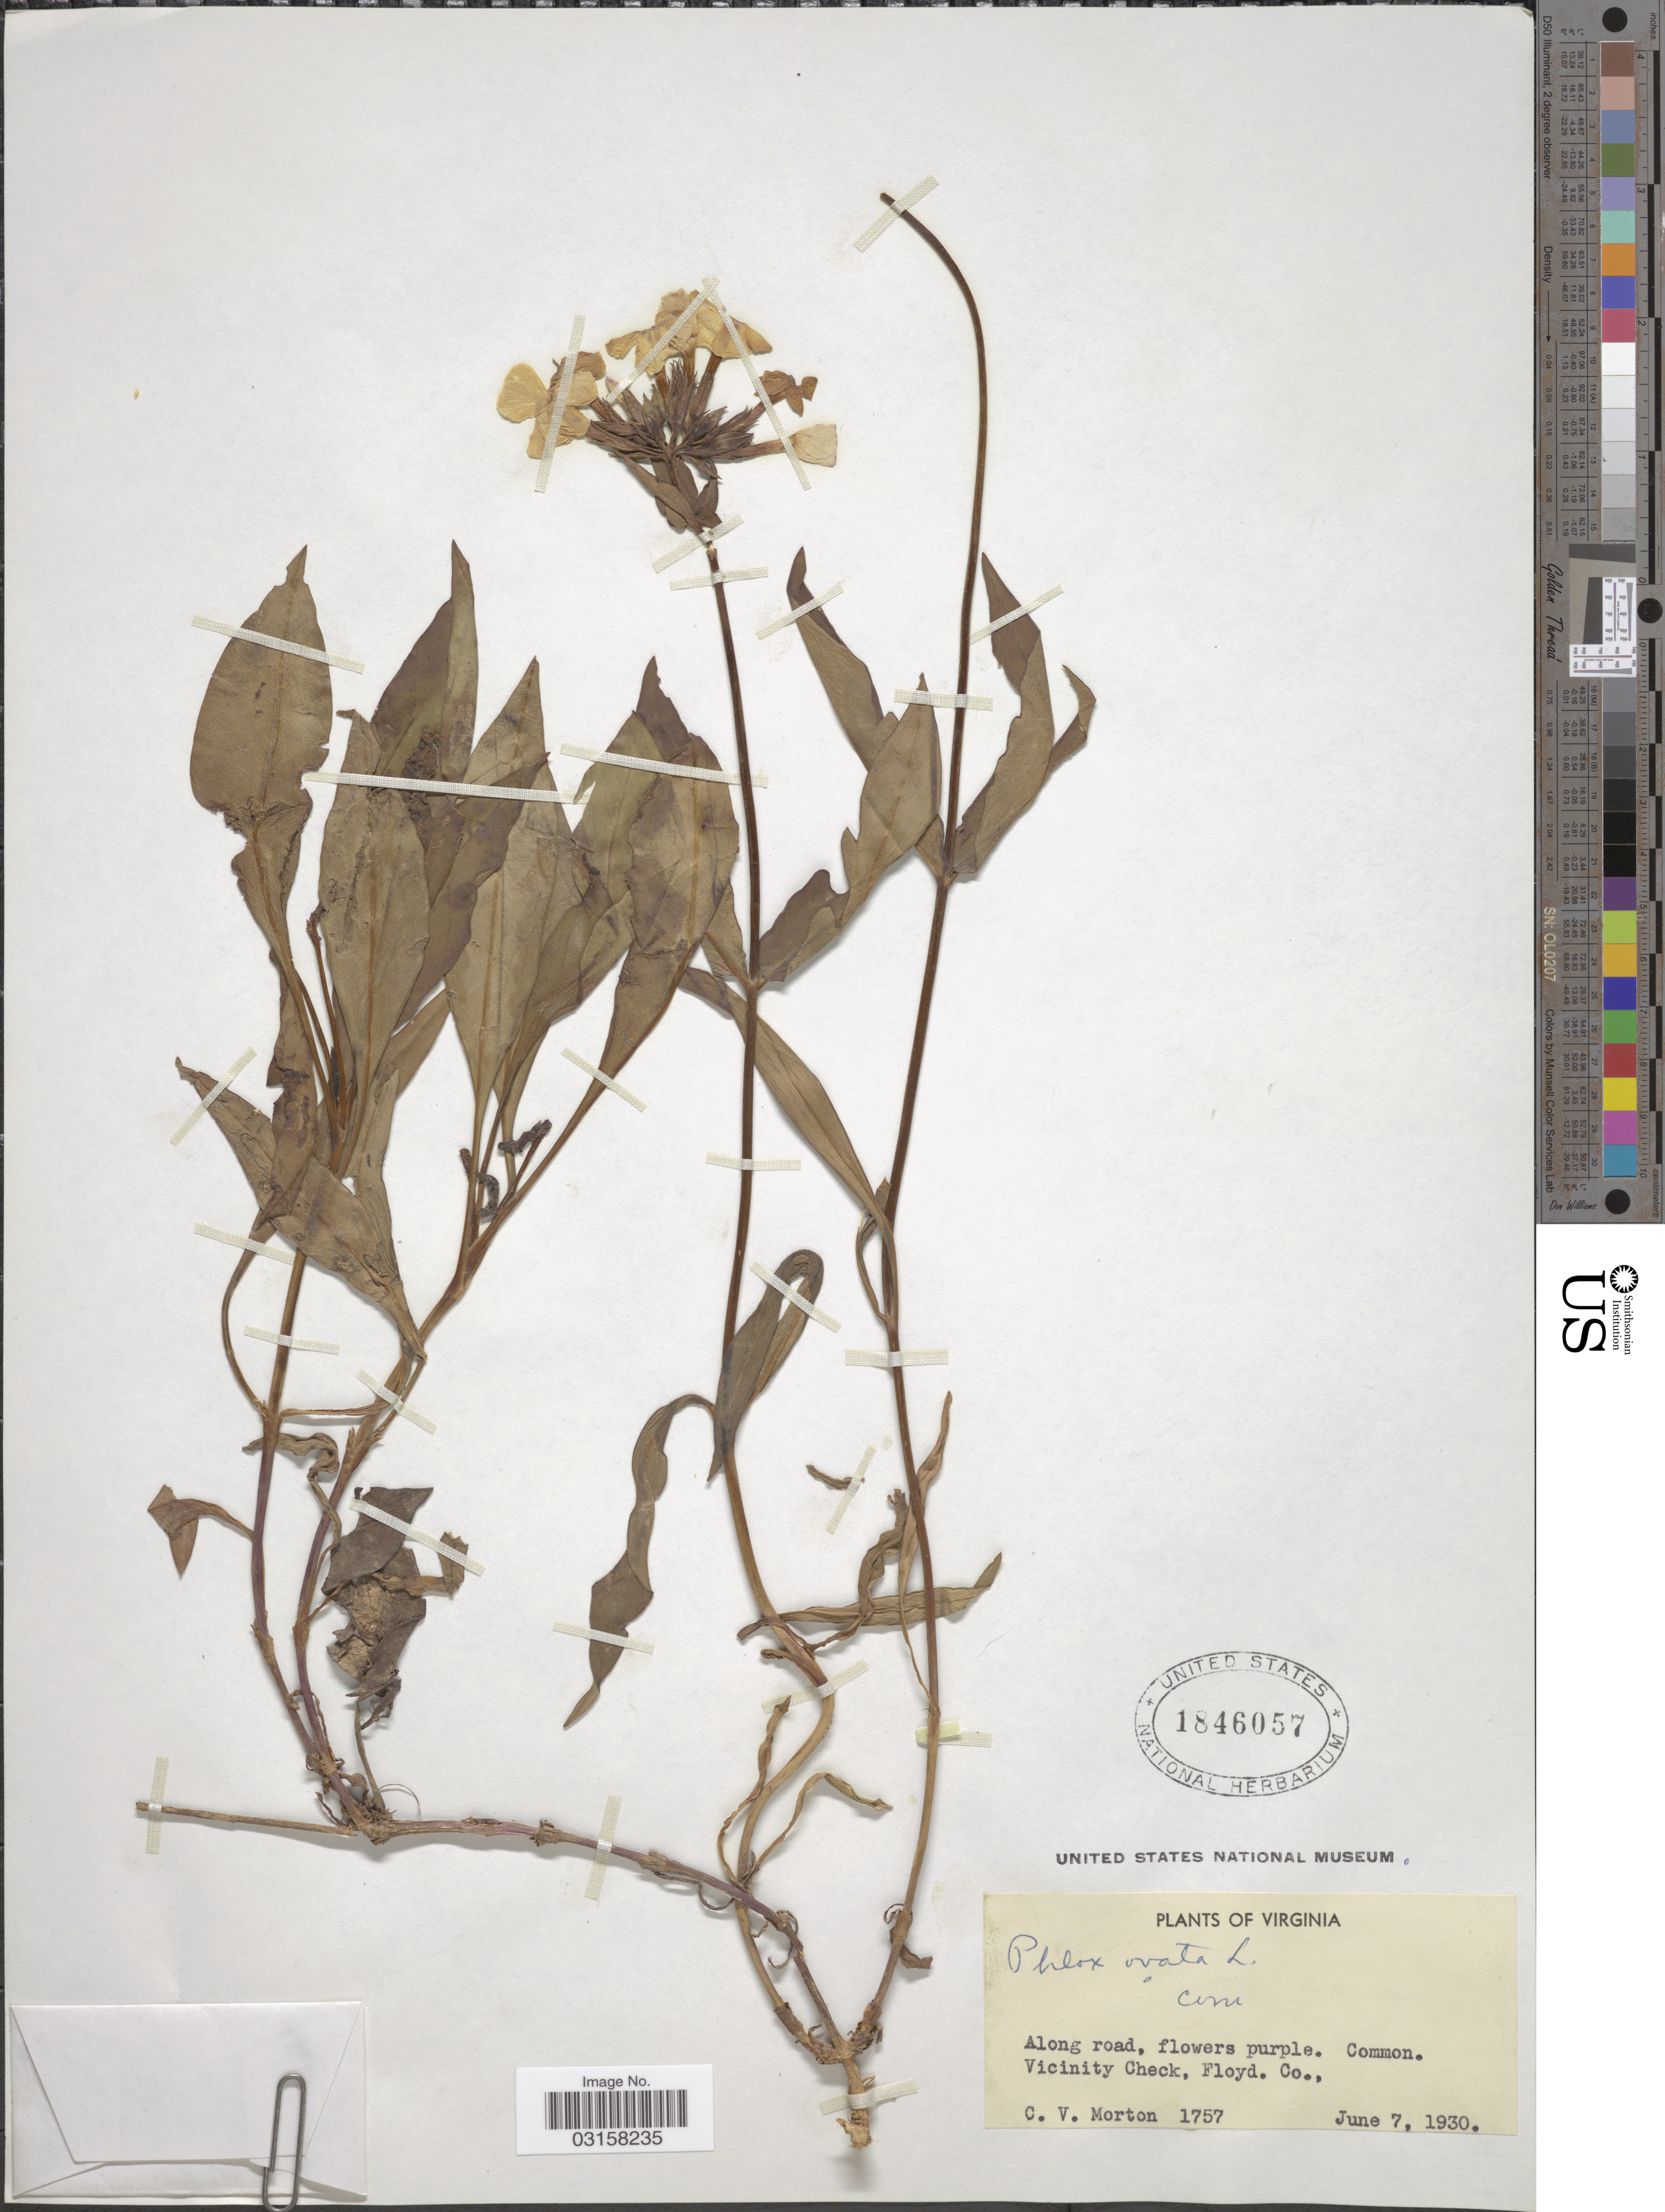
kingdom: Plantae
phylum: Tracheophyta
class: Magnoliopsida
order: Ericales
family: Polemoniaceae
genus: Phlox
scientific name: Phlox ovata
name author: L.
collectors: C. V. Morton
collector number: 1757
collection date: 1930-06-07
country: United States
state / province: Virginia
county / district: Floyd / Patrick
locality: Along road. Vicinity Check, Floyd. Co.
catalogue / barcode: US 1846057